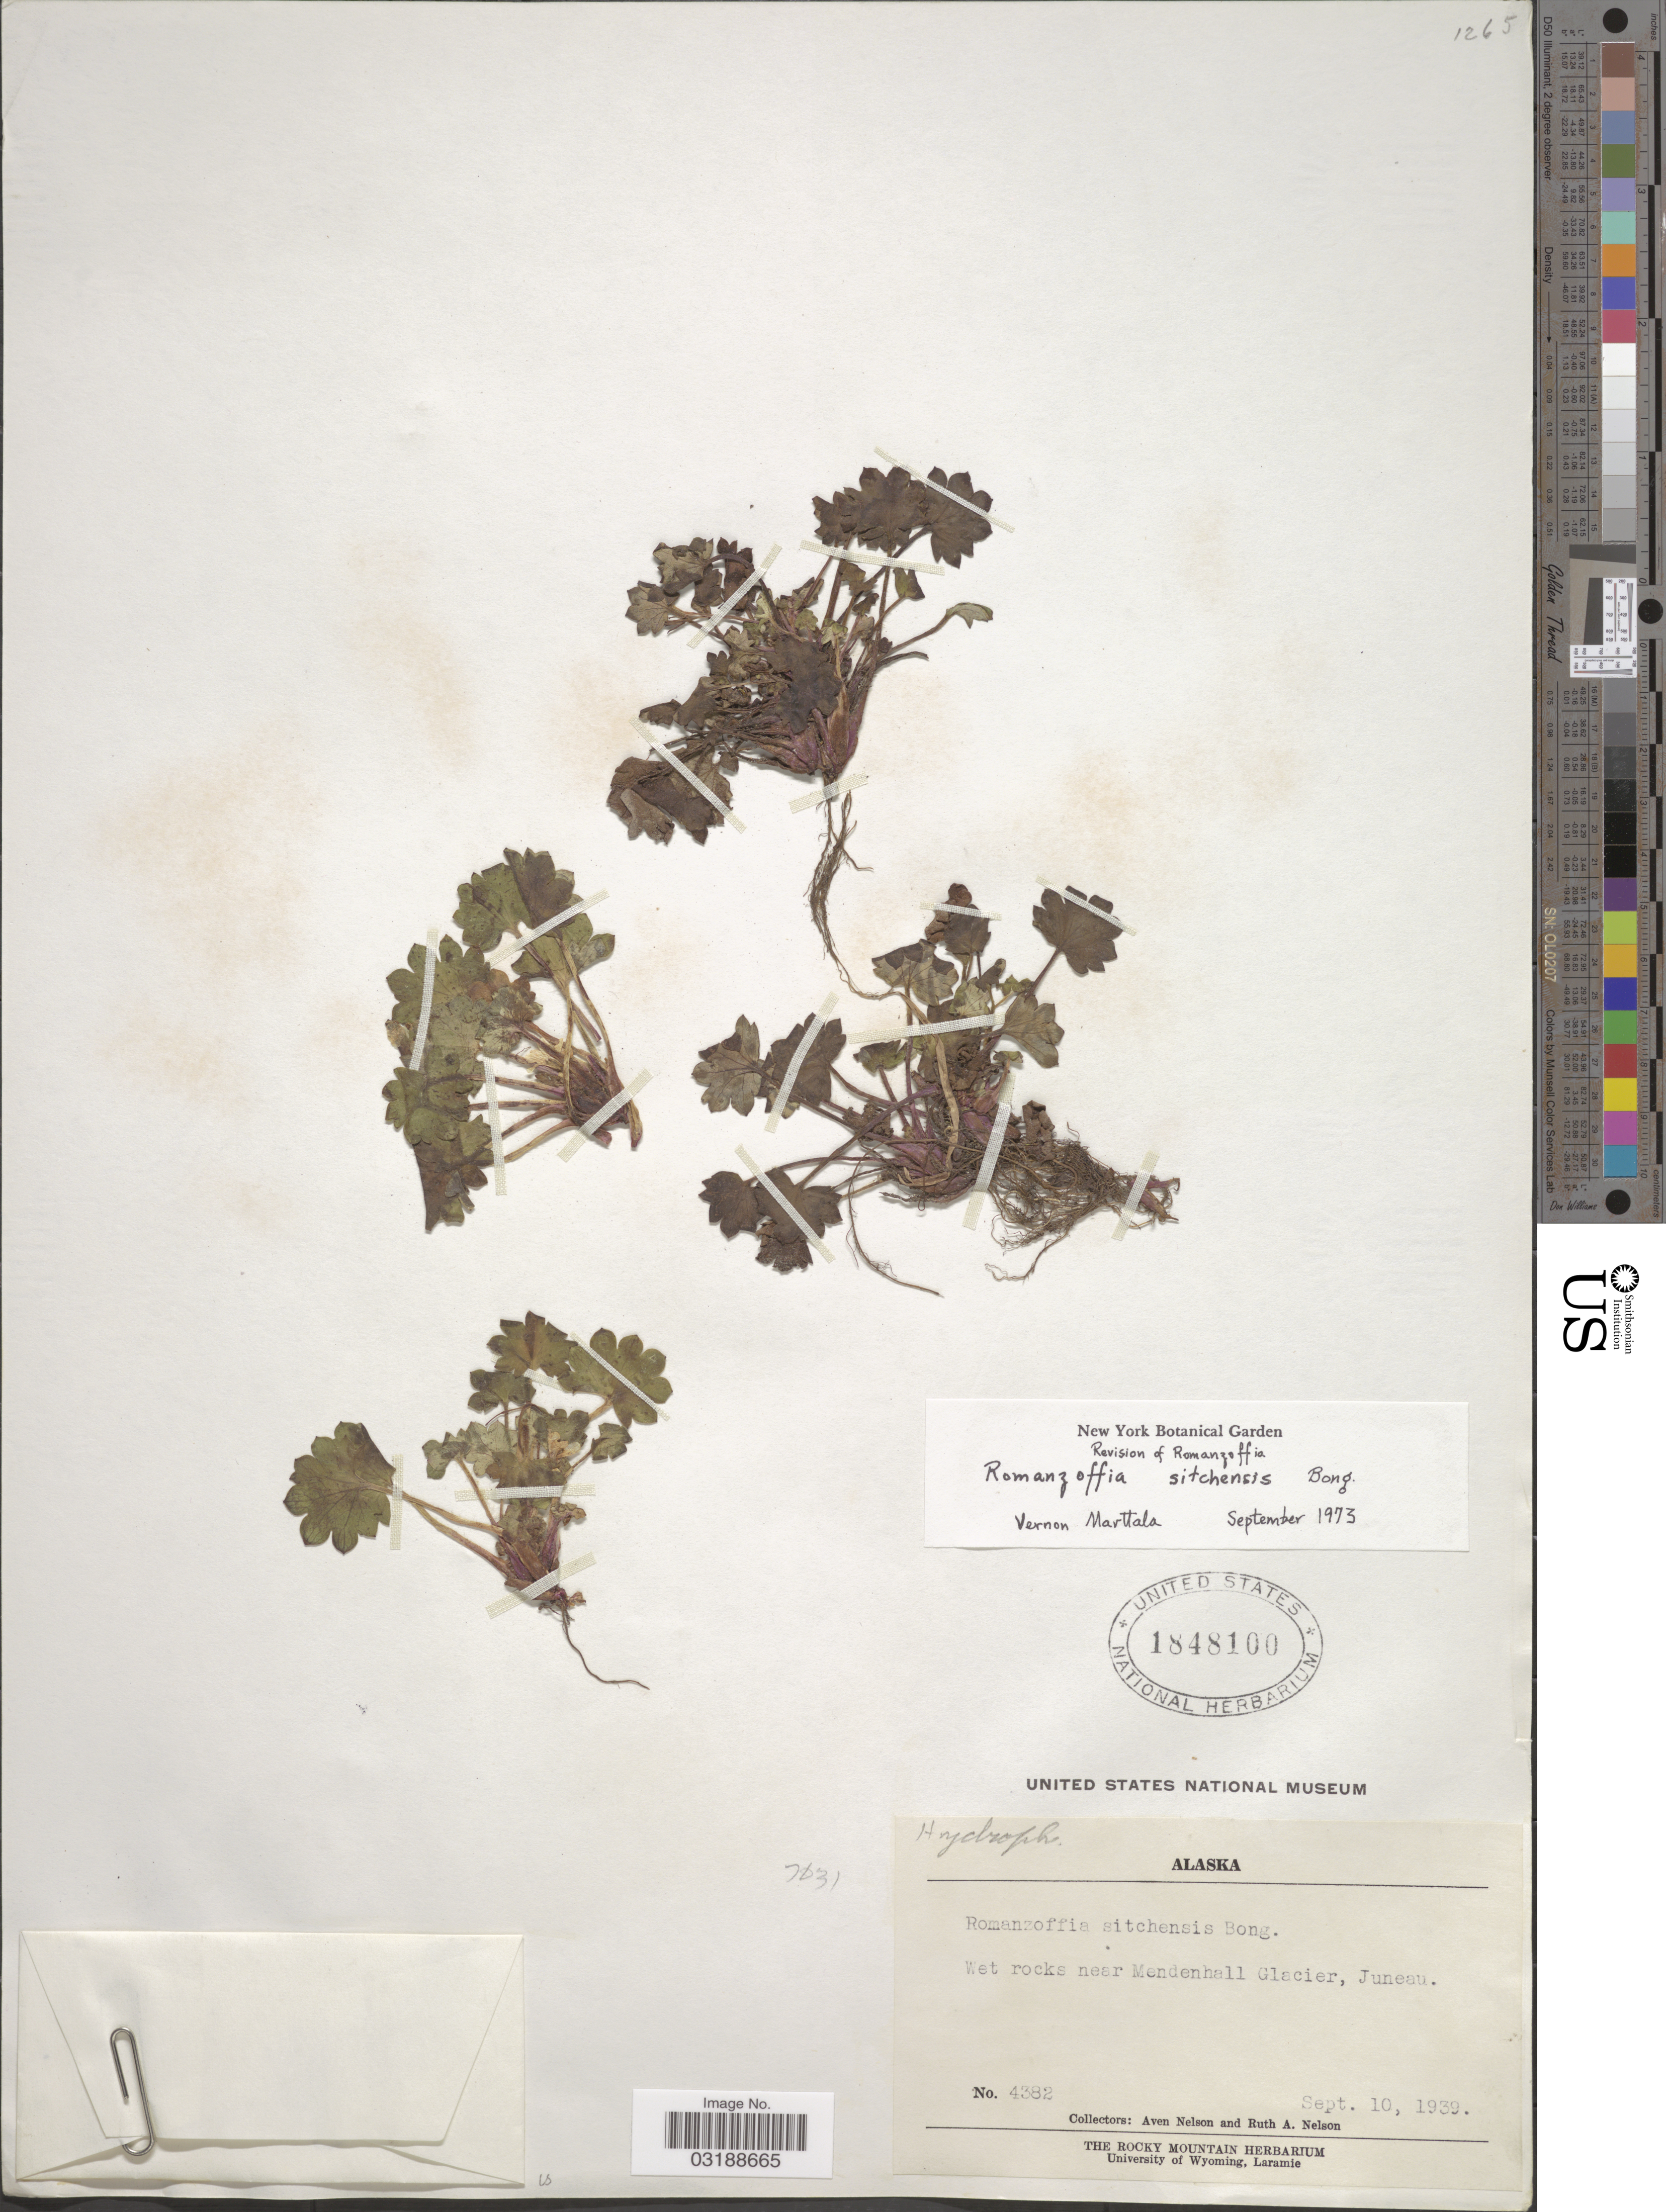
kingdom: Plantae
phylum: Tracheophyta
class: Magnoliopsida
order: Boraginales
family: Hydrophyllaceae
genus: Romanzoffia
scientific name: Romanzoffia sitchensis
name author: Bong.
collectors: A. Nelson & R. A. Nelson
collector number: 4382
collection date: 1939-09-10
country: United States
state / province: Alaska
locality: Wet rocks near Mendenhall Glacier, Juneau.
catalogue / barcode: US 1848100